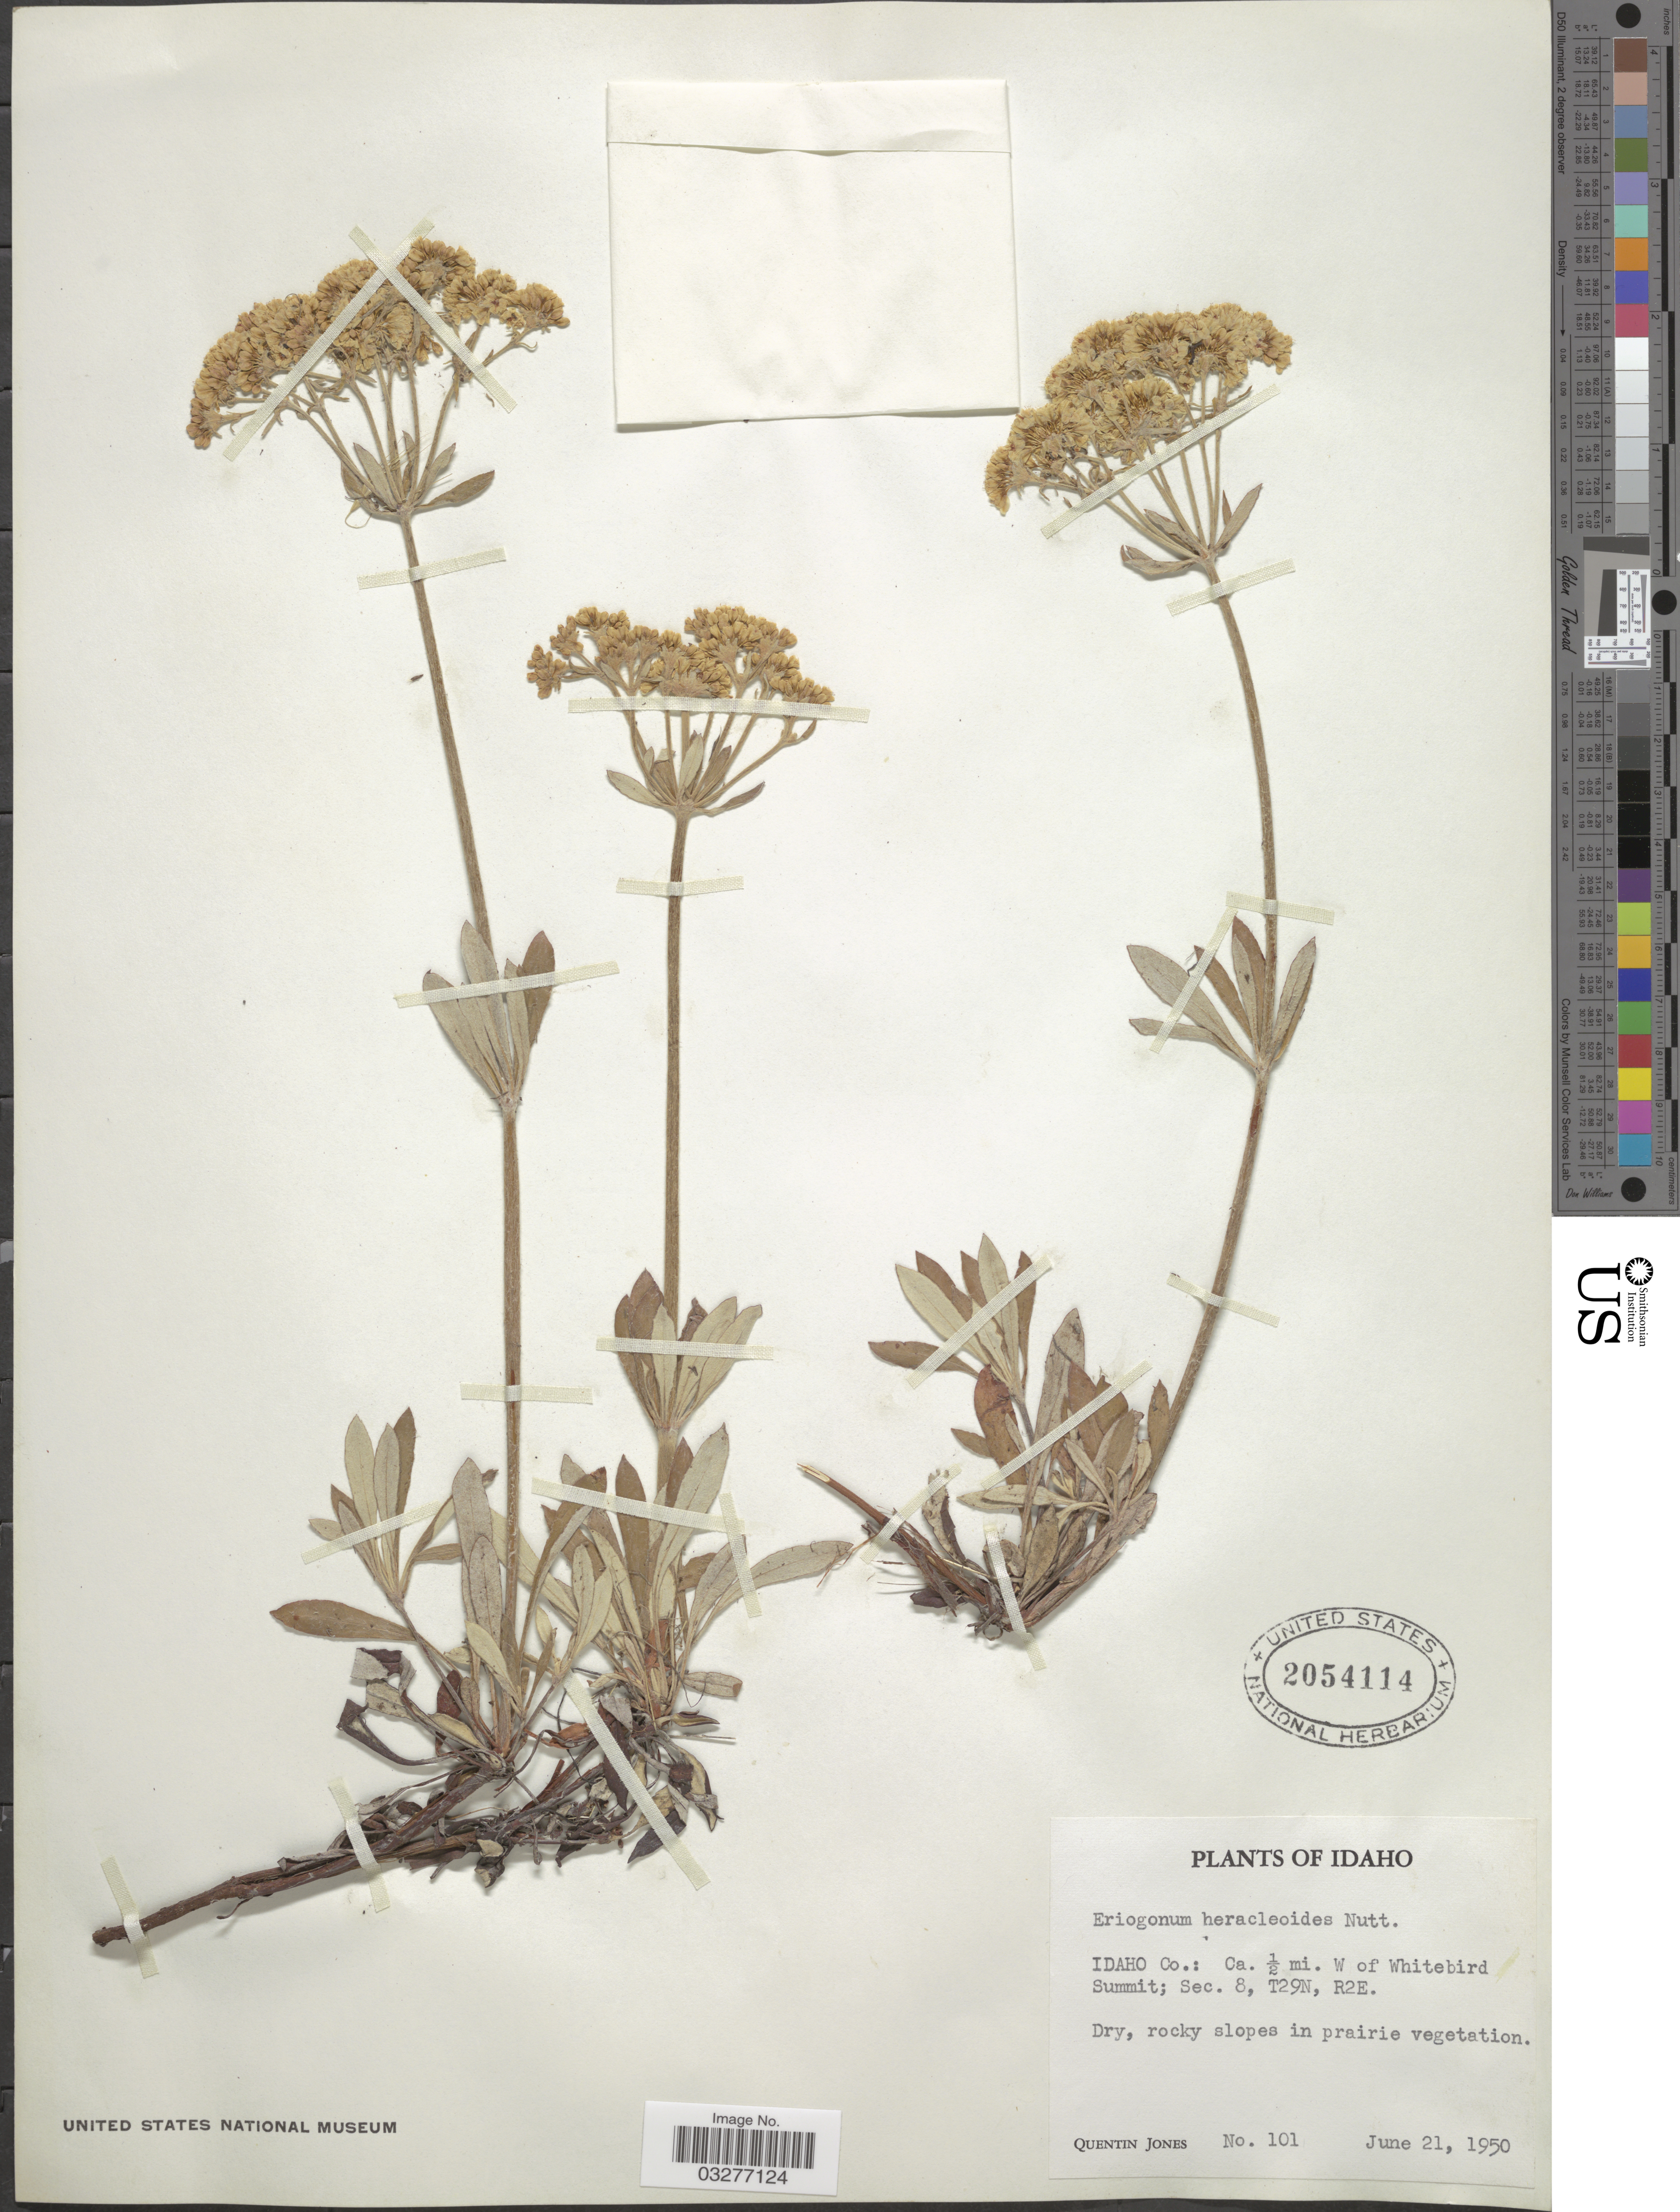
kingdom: Plantae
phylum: Tracheophyta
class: Magnoliopsida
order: Caryophyllales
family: Polygonaceae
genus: Eriogonum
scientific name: Eriogonum heracleoides var. heracleoides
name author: Nutt.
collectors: Q. Jones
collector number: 101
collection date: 1950-06-21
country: United States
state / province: Idaho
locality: Idaho Co.: Ca. ½ mi. W of Whitebird Summit; Sec. 8, T29N, R2E.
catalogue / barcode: US 2054114